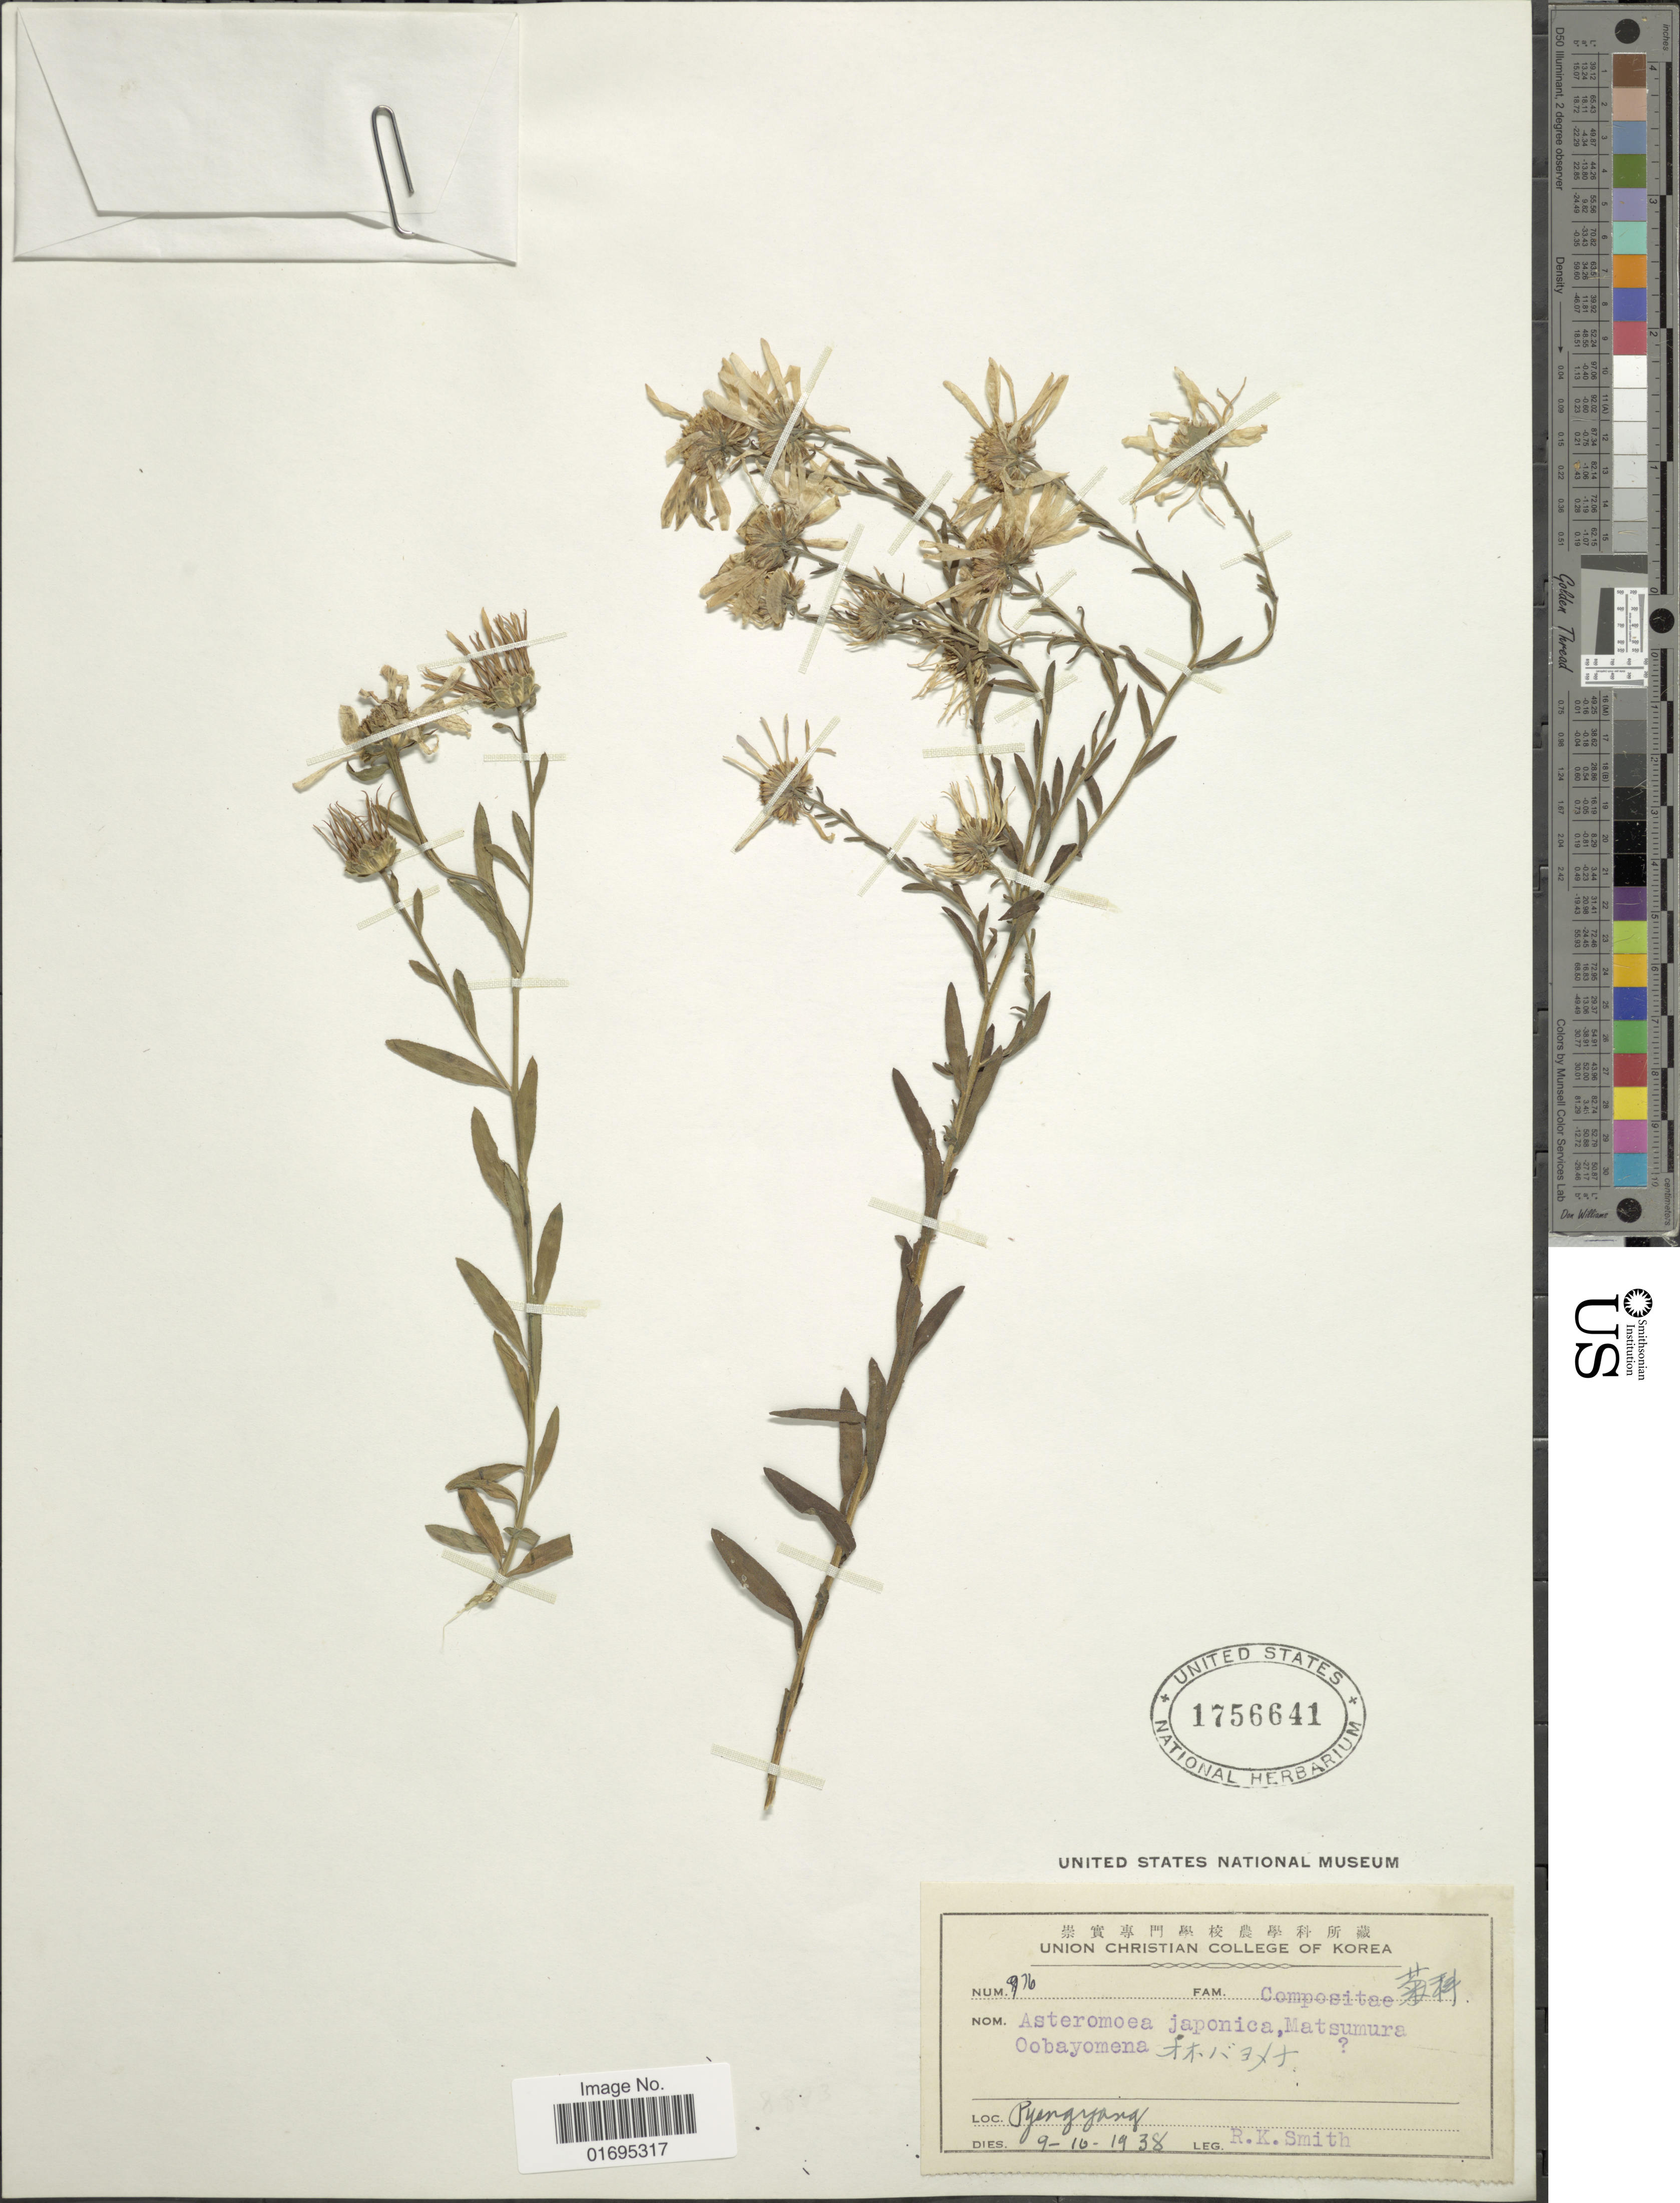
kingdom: Plantae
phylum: Tracheophyta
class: Magnoliopsida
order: Asterales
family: Asteraceae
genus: Kalimeris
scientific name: Kalimeris sp.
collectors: R. Smith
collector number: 76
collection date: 1938-10-09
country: North Korea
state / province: P'yongyang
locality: Pyongyang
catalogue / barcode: US 1756641